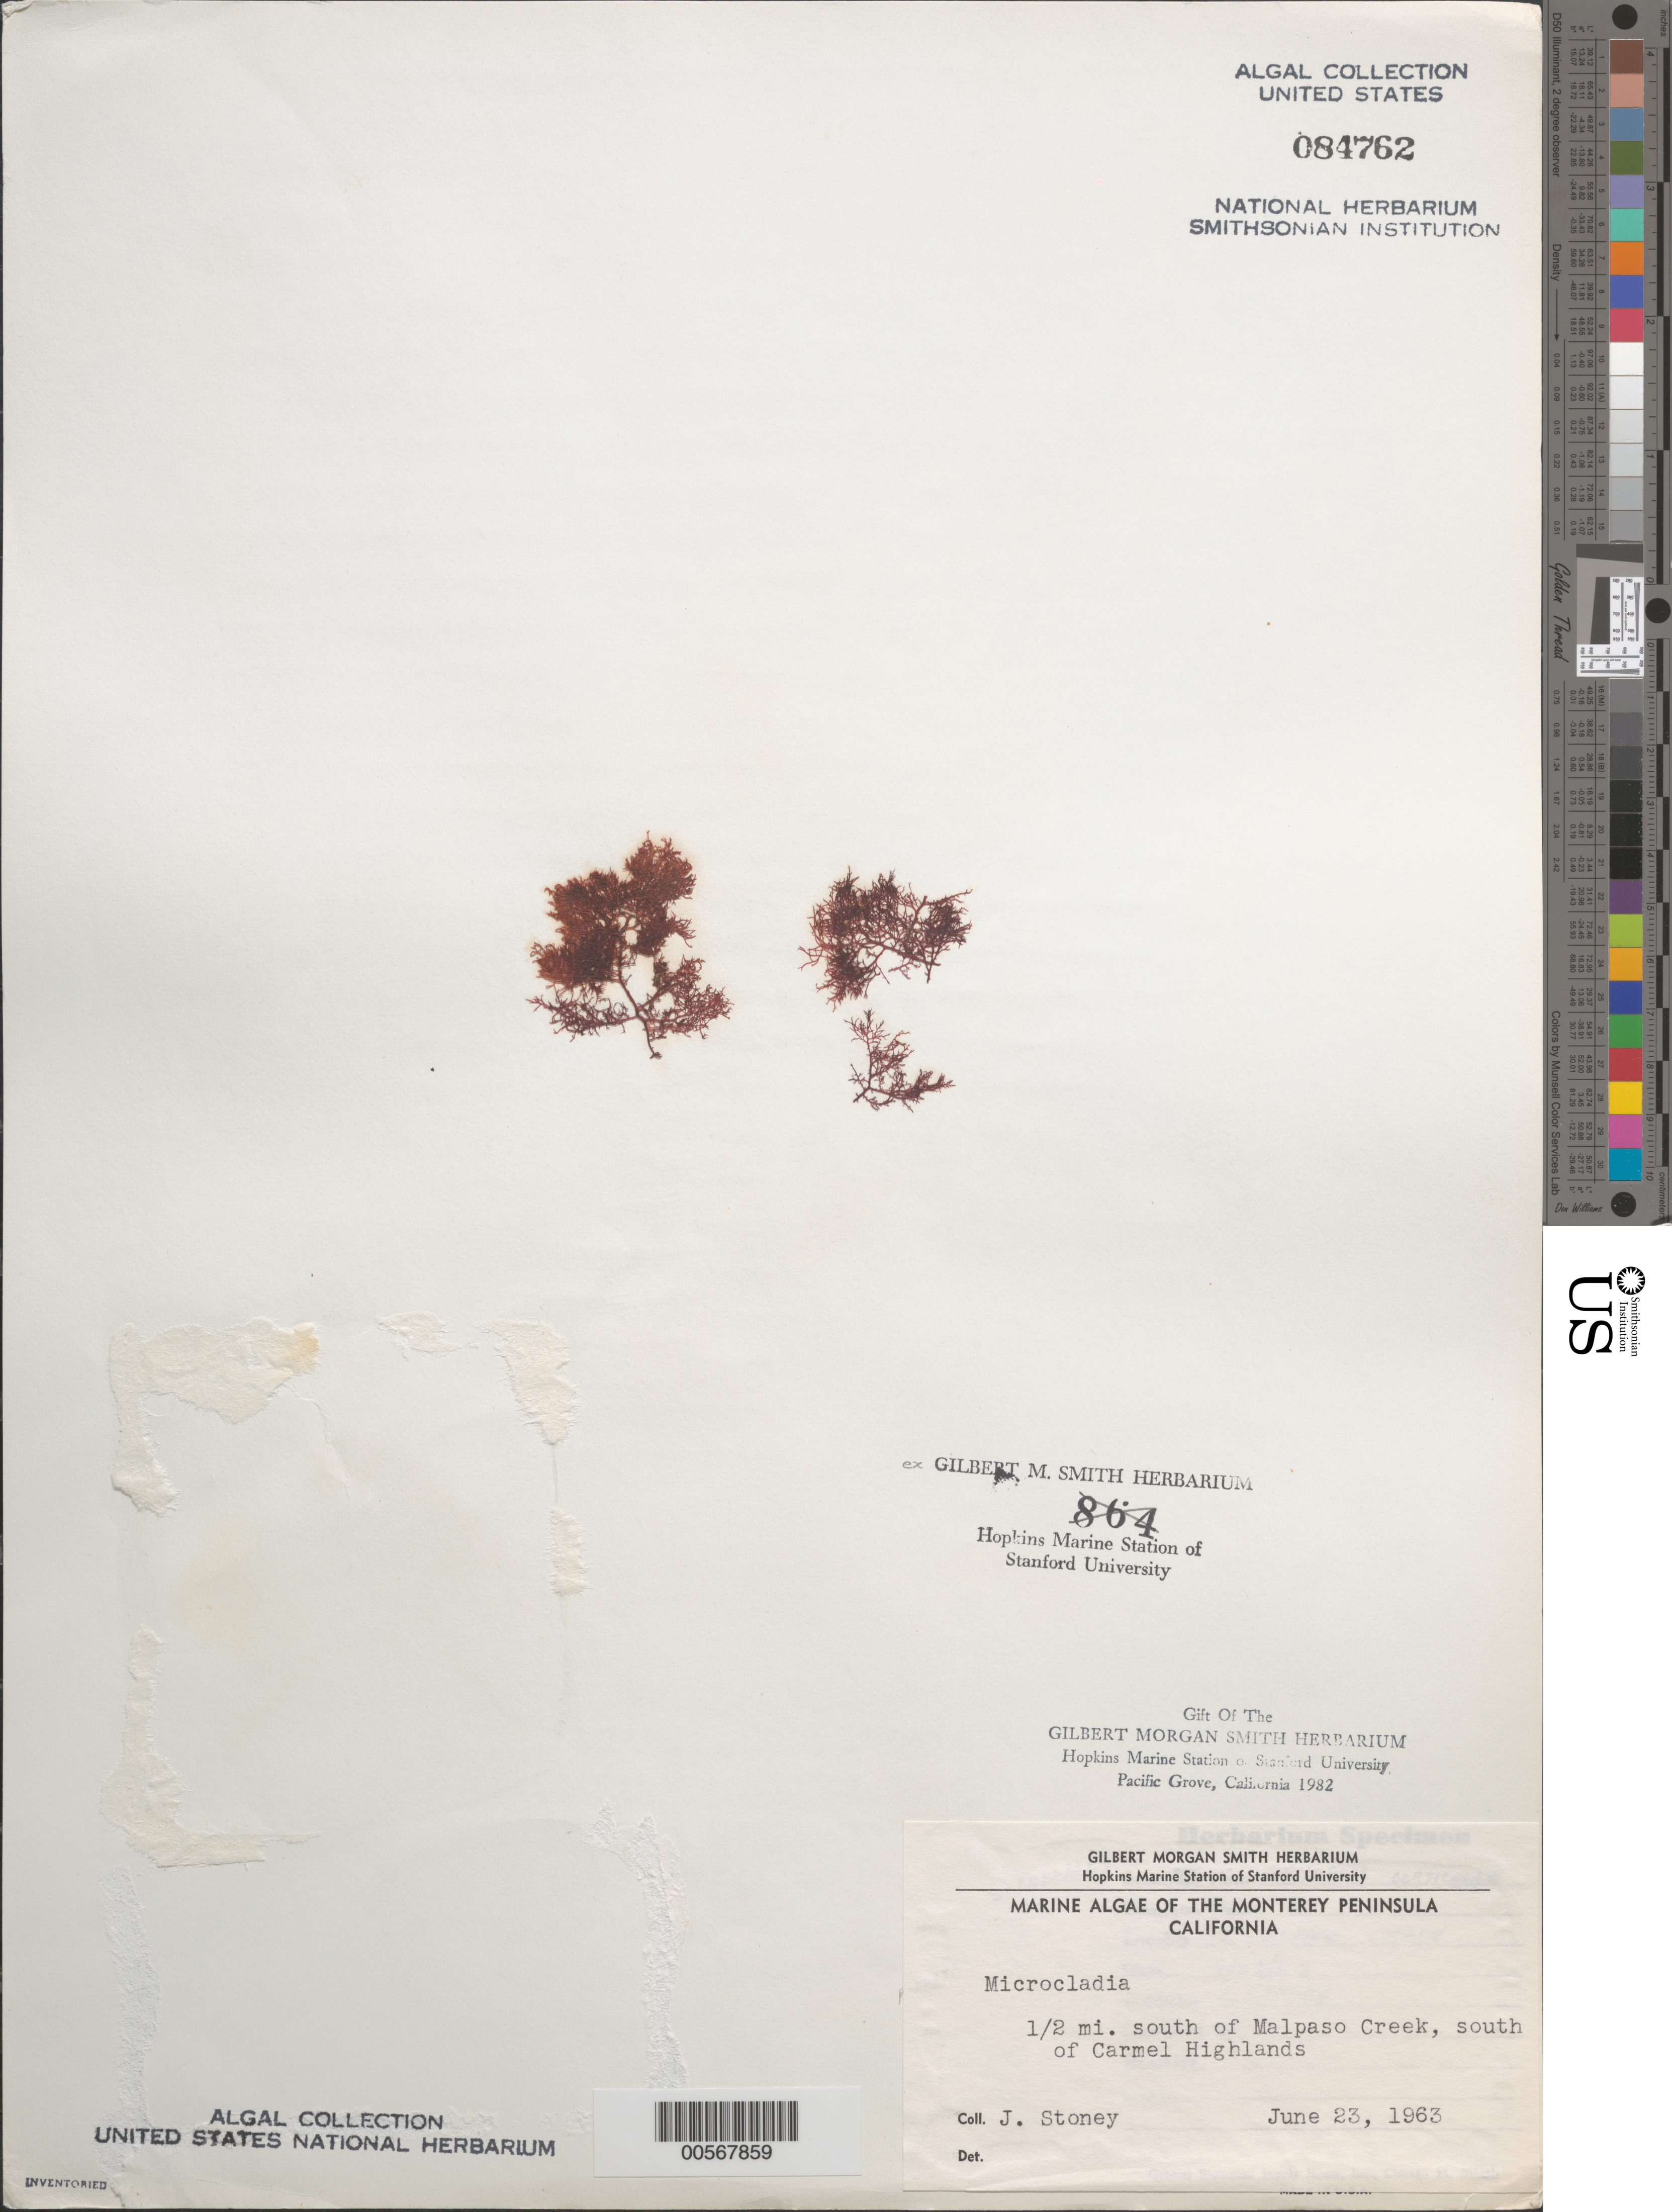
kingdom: Plantae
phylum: Rhodophyta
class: Florideophyceae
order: Ceramiales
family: Ceramiaceae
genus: Microcladia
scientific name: Microcladia sp.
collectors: J. Stoney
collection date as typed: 23 Jun 1963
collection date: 1963-06-23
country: United States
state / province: California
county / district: Monterey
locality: South of Carmel Highlands, 0.5 mile south of Malpaso Creek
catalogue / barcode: US 84762